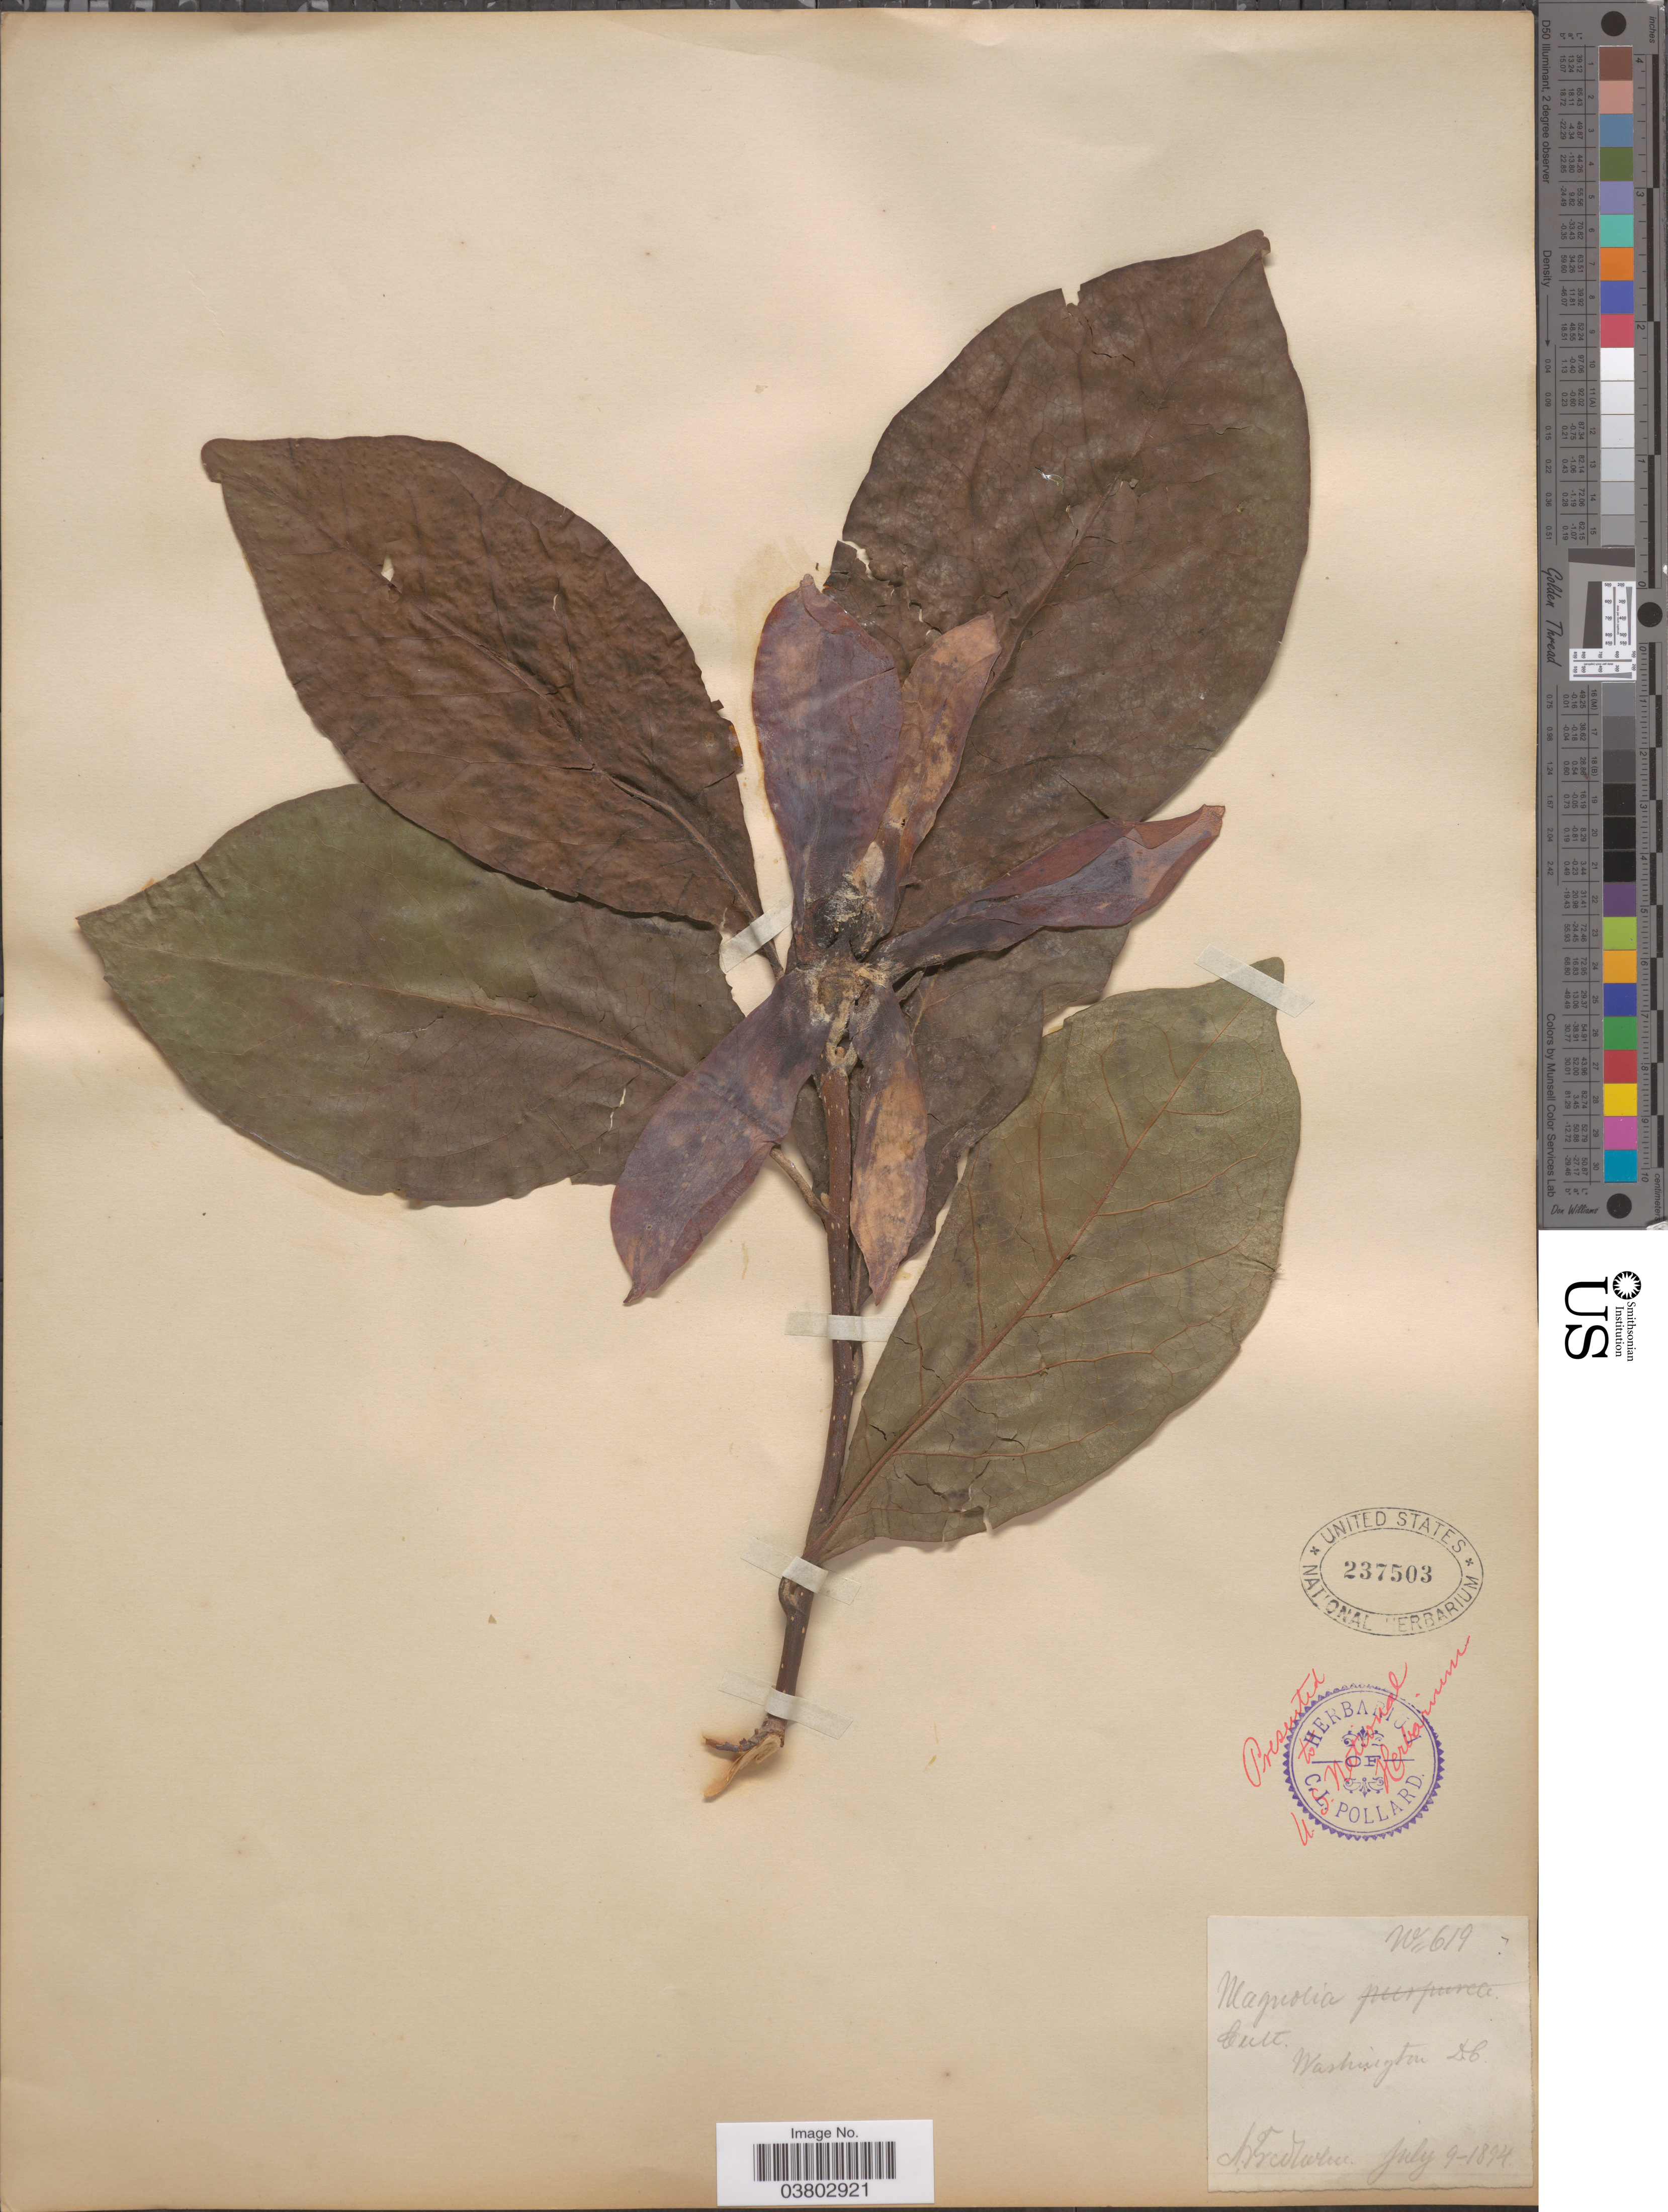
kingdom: Plantae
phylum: Tracheophyta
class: Magnoliopsida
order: Magnoliales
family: Magnoliaceae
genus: Magnolia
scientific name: Magnolia sp.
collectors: A. Fredholm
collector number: W619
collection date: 1894-07-09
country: United States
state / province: District of Columbia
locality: Washington.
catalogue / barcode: US 237503